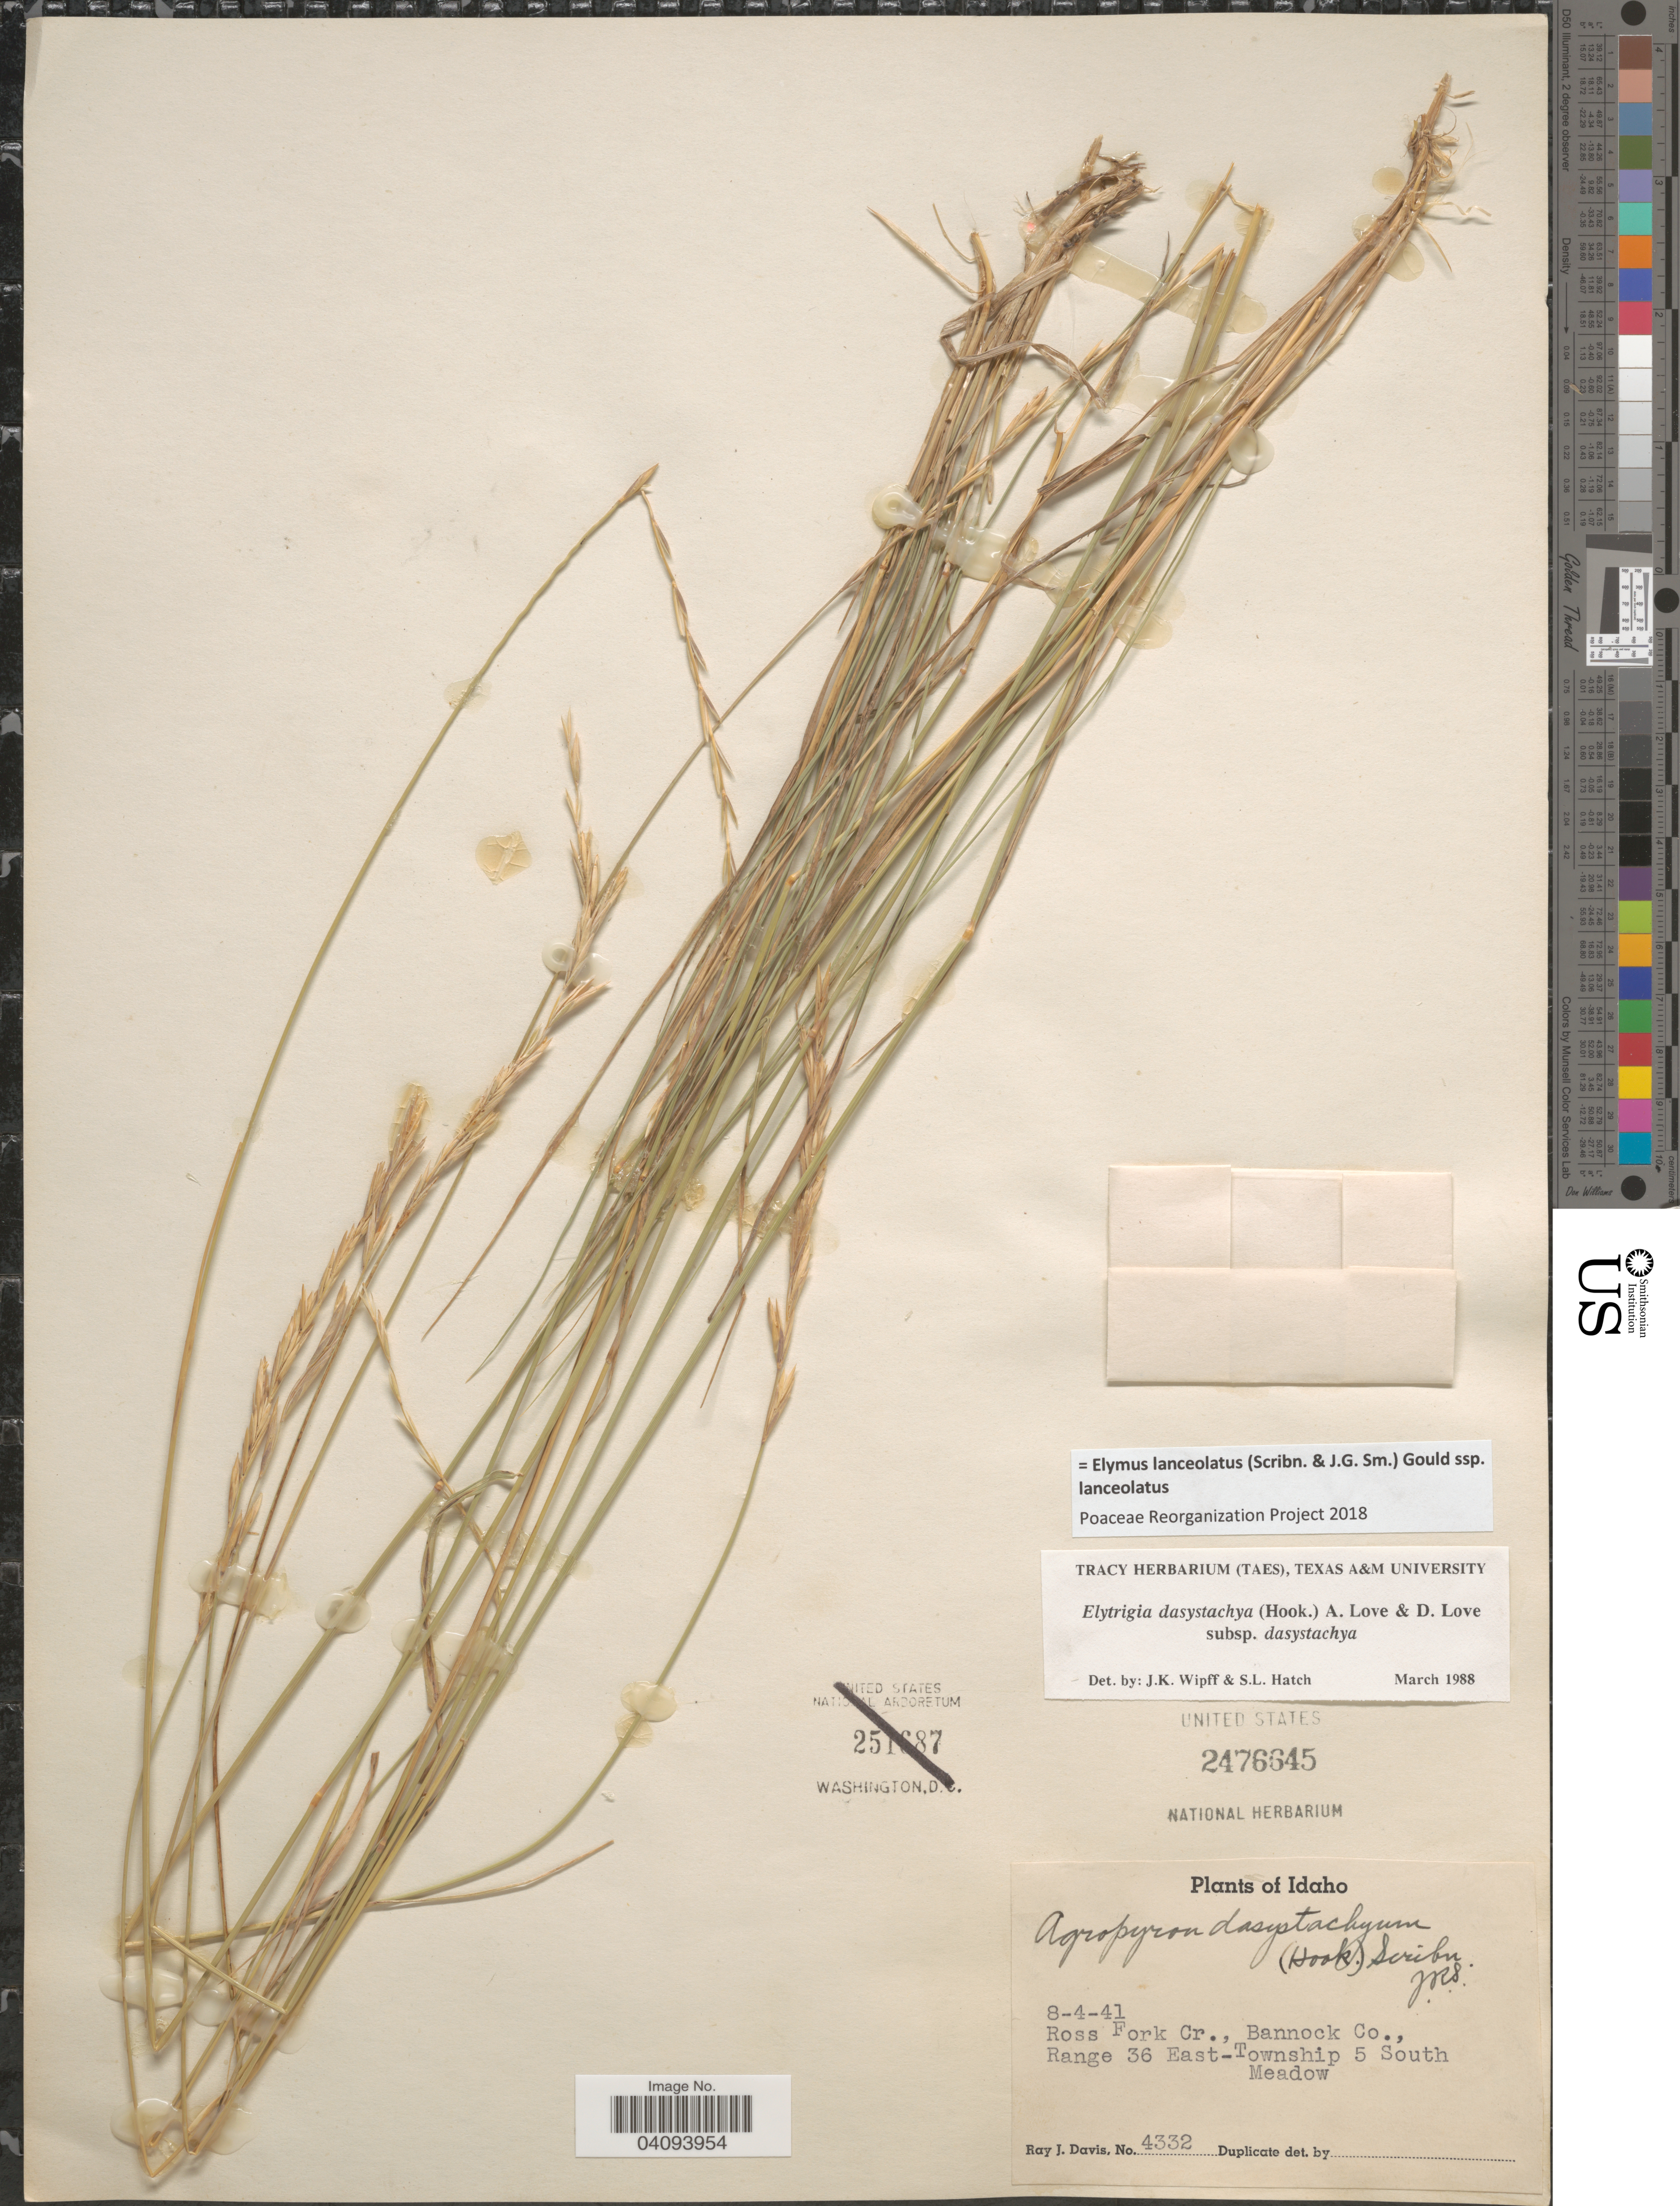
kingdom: Plantae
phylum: Tracheophyta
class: Liliopsida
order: Poales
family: Poaceae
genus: Elymus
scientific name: Elymus lanceolatus subsp. lanceolatus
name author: (Scribn. & J.G. Sm.) Gould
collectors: R. Davis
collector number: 4332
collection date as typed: Transcribed d/m/y: 4/8/41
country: United States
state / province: Idaho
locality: Ross Fork Cr., Bannock Co., Range 36 East-Township 5 South Meadow.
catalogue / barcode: US 2476645